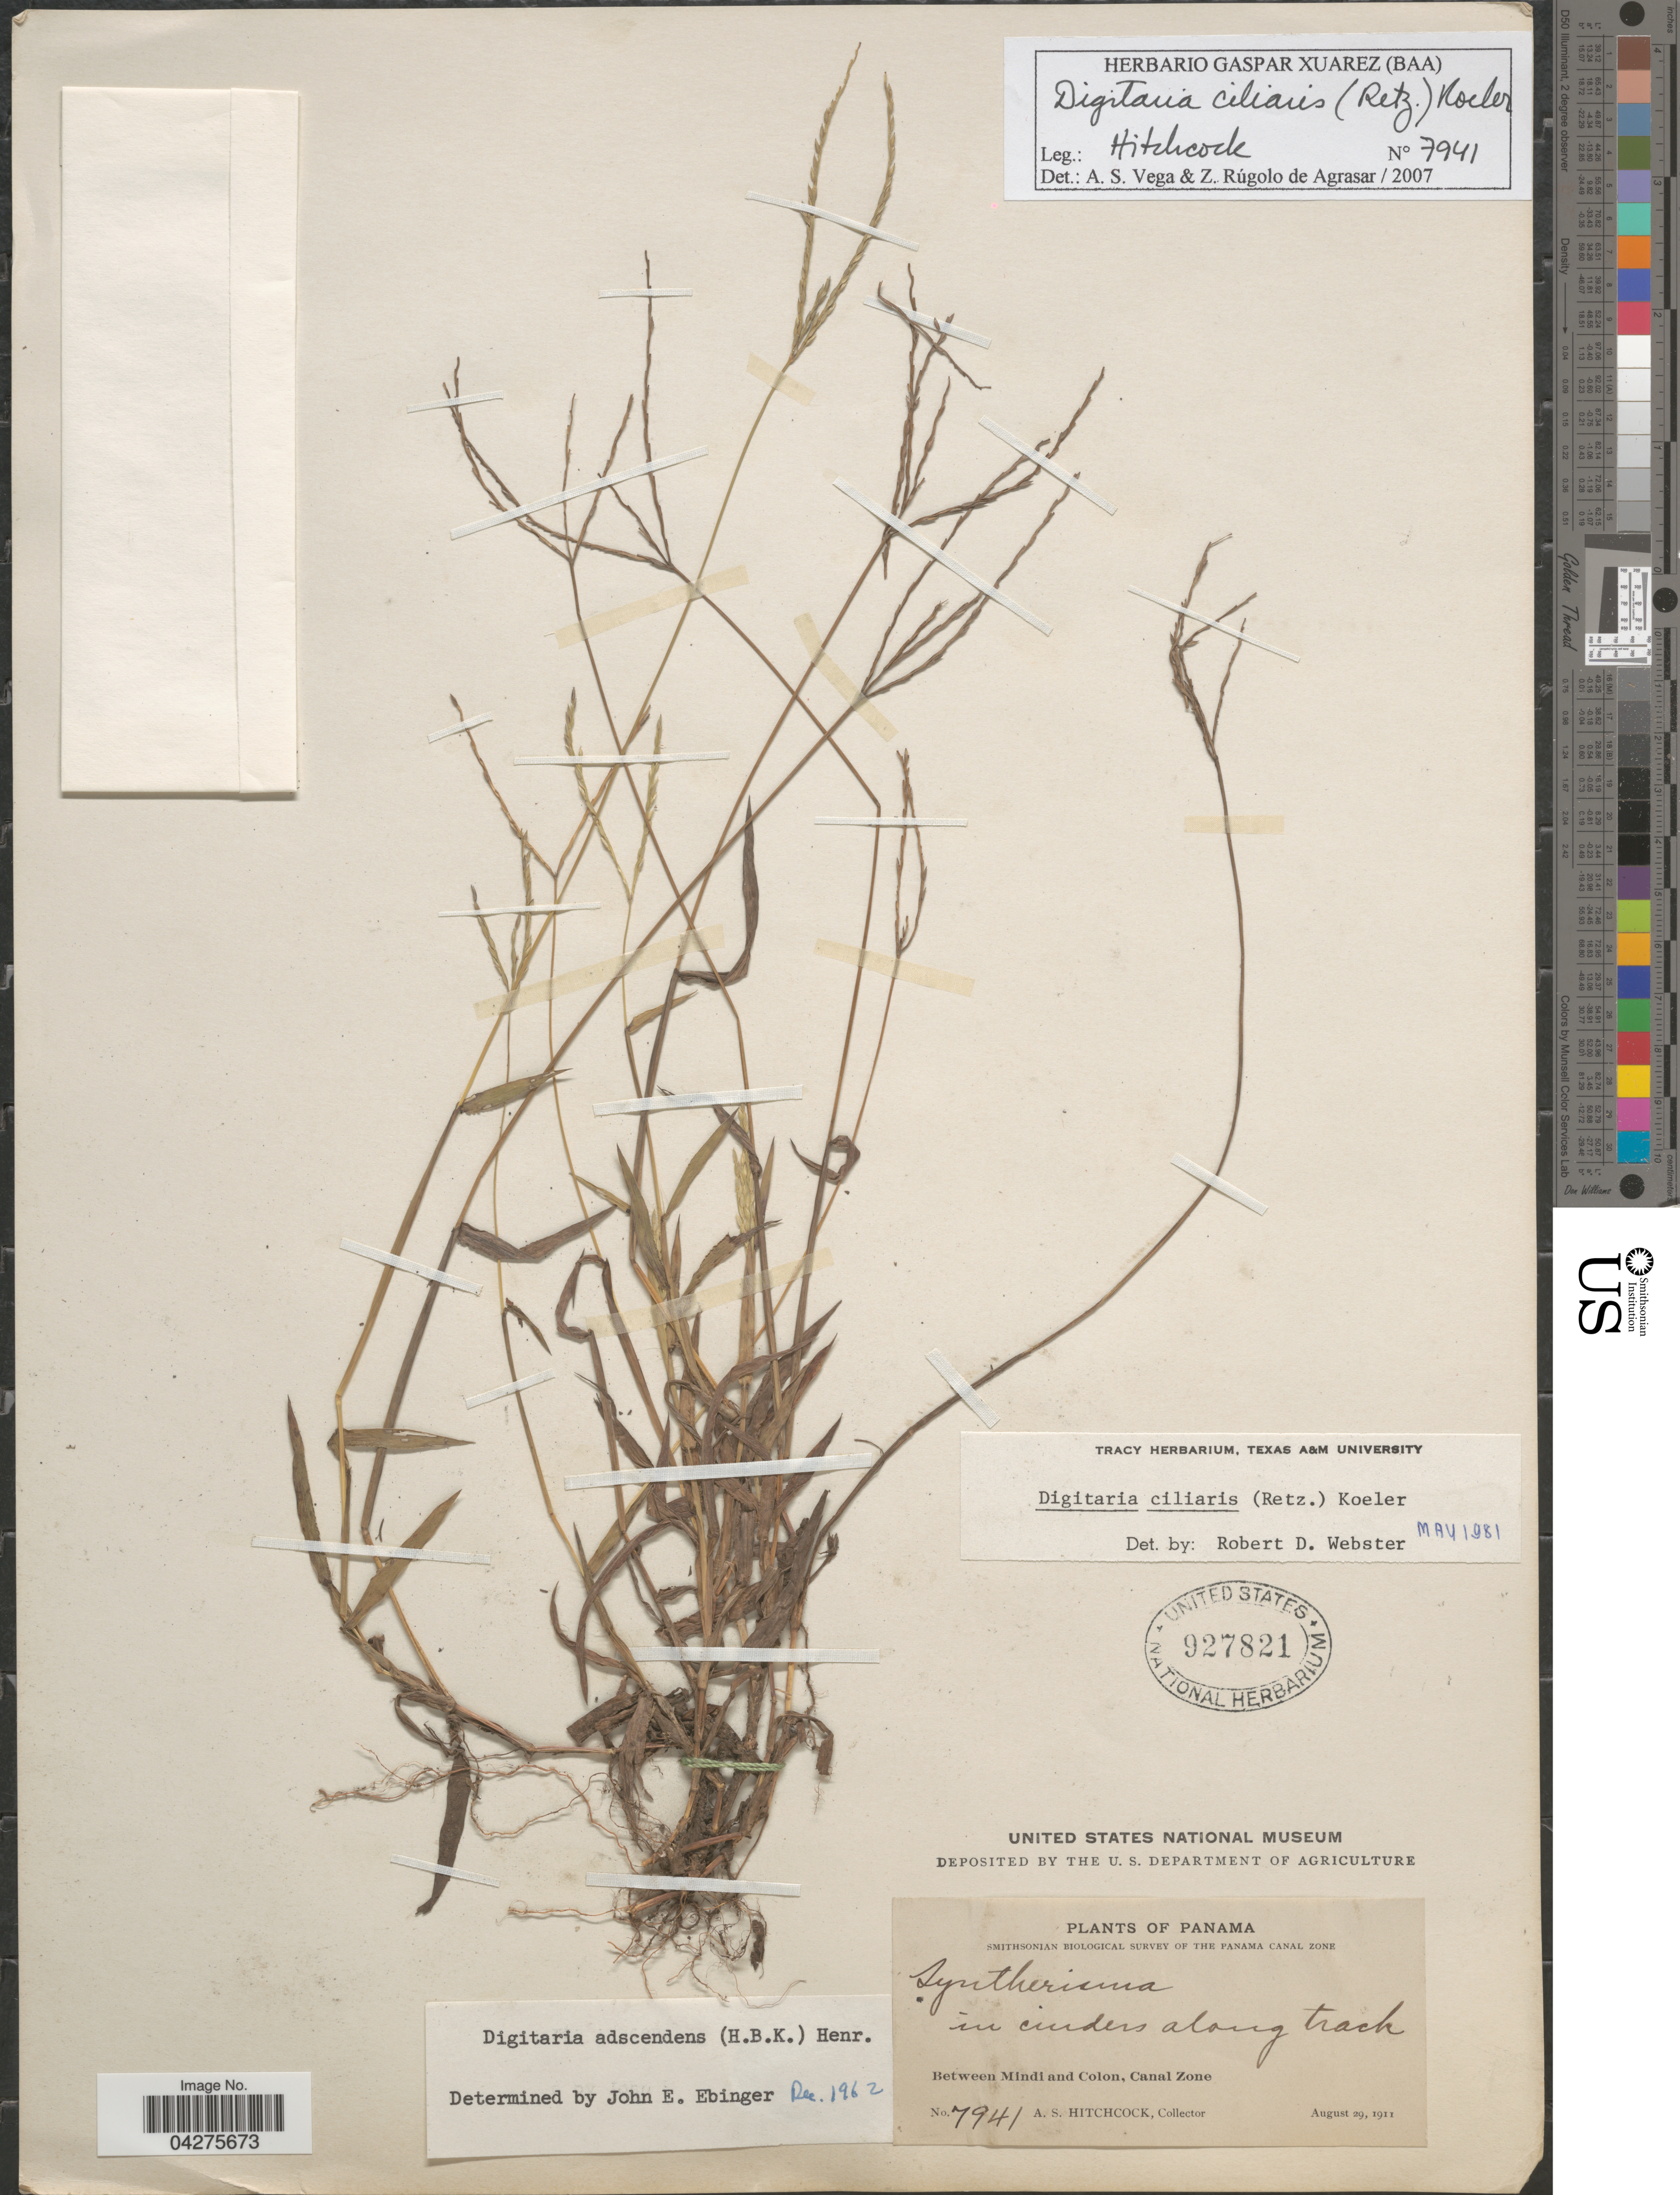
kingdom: Plantae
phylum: Tracheophyta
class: Liliopsida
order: Poales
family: Poaceae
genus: Digitaria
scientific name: Digitaria ciliaris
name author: (Retz.) Koeler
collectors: A. S. Hitchcock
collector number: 7941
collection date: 1911-08-29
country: Panama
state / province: Colón / Panamá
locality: Smithsonian Biological Survey of the Panama Canal Zone. Between Mindi and Colon, Canal Zone.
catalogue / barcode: US 927821